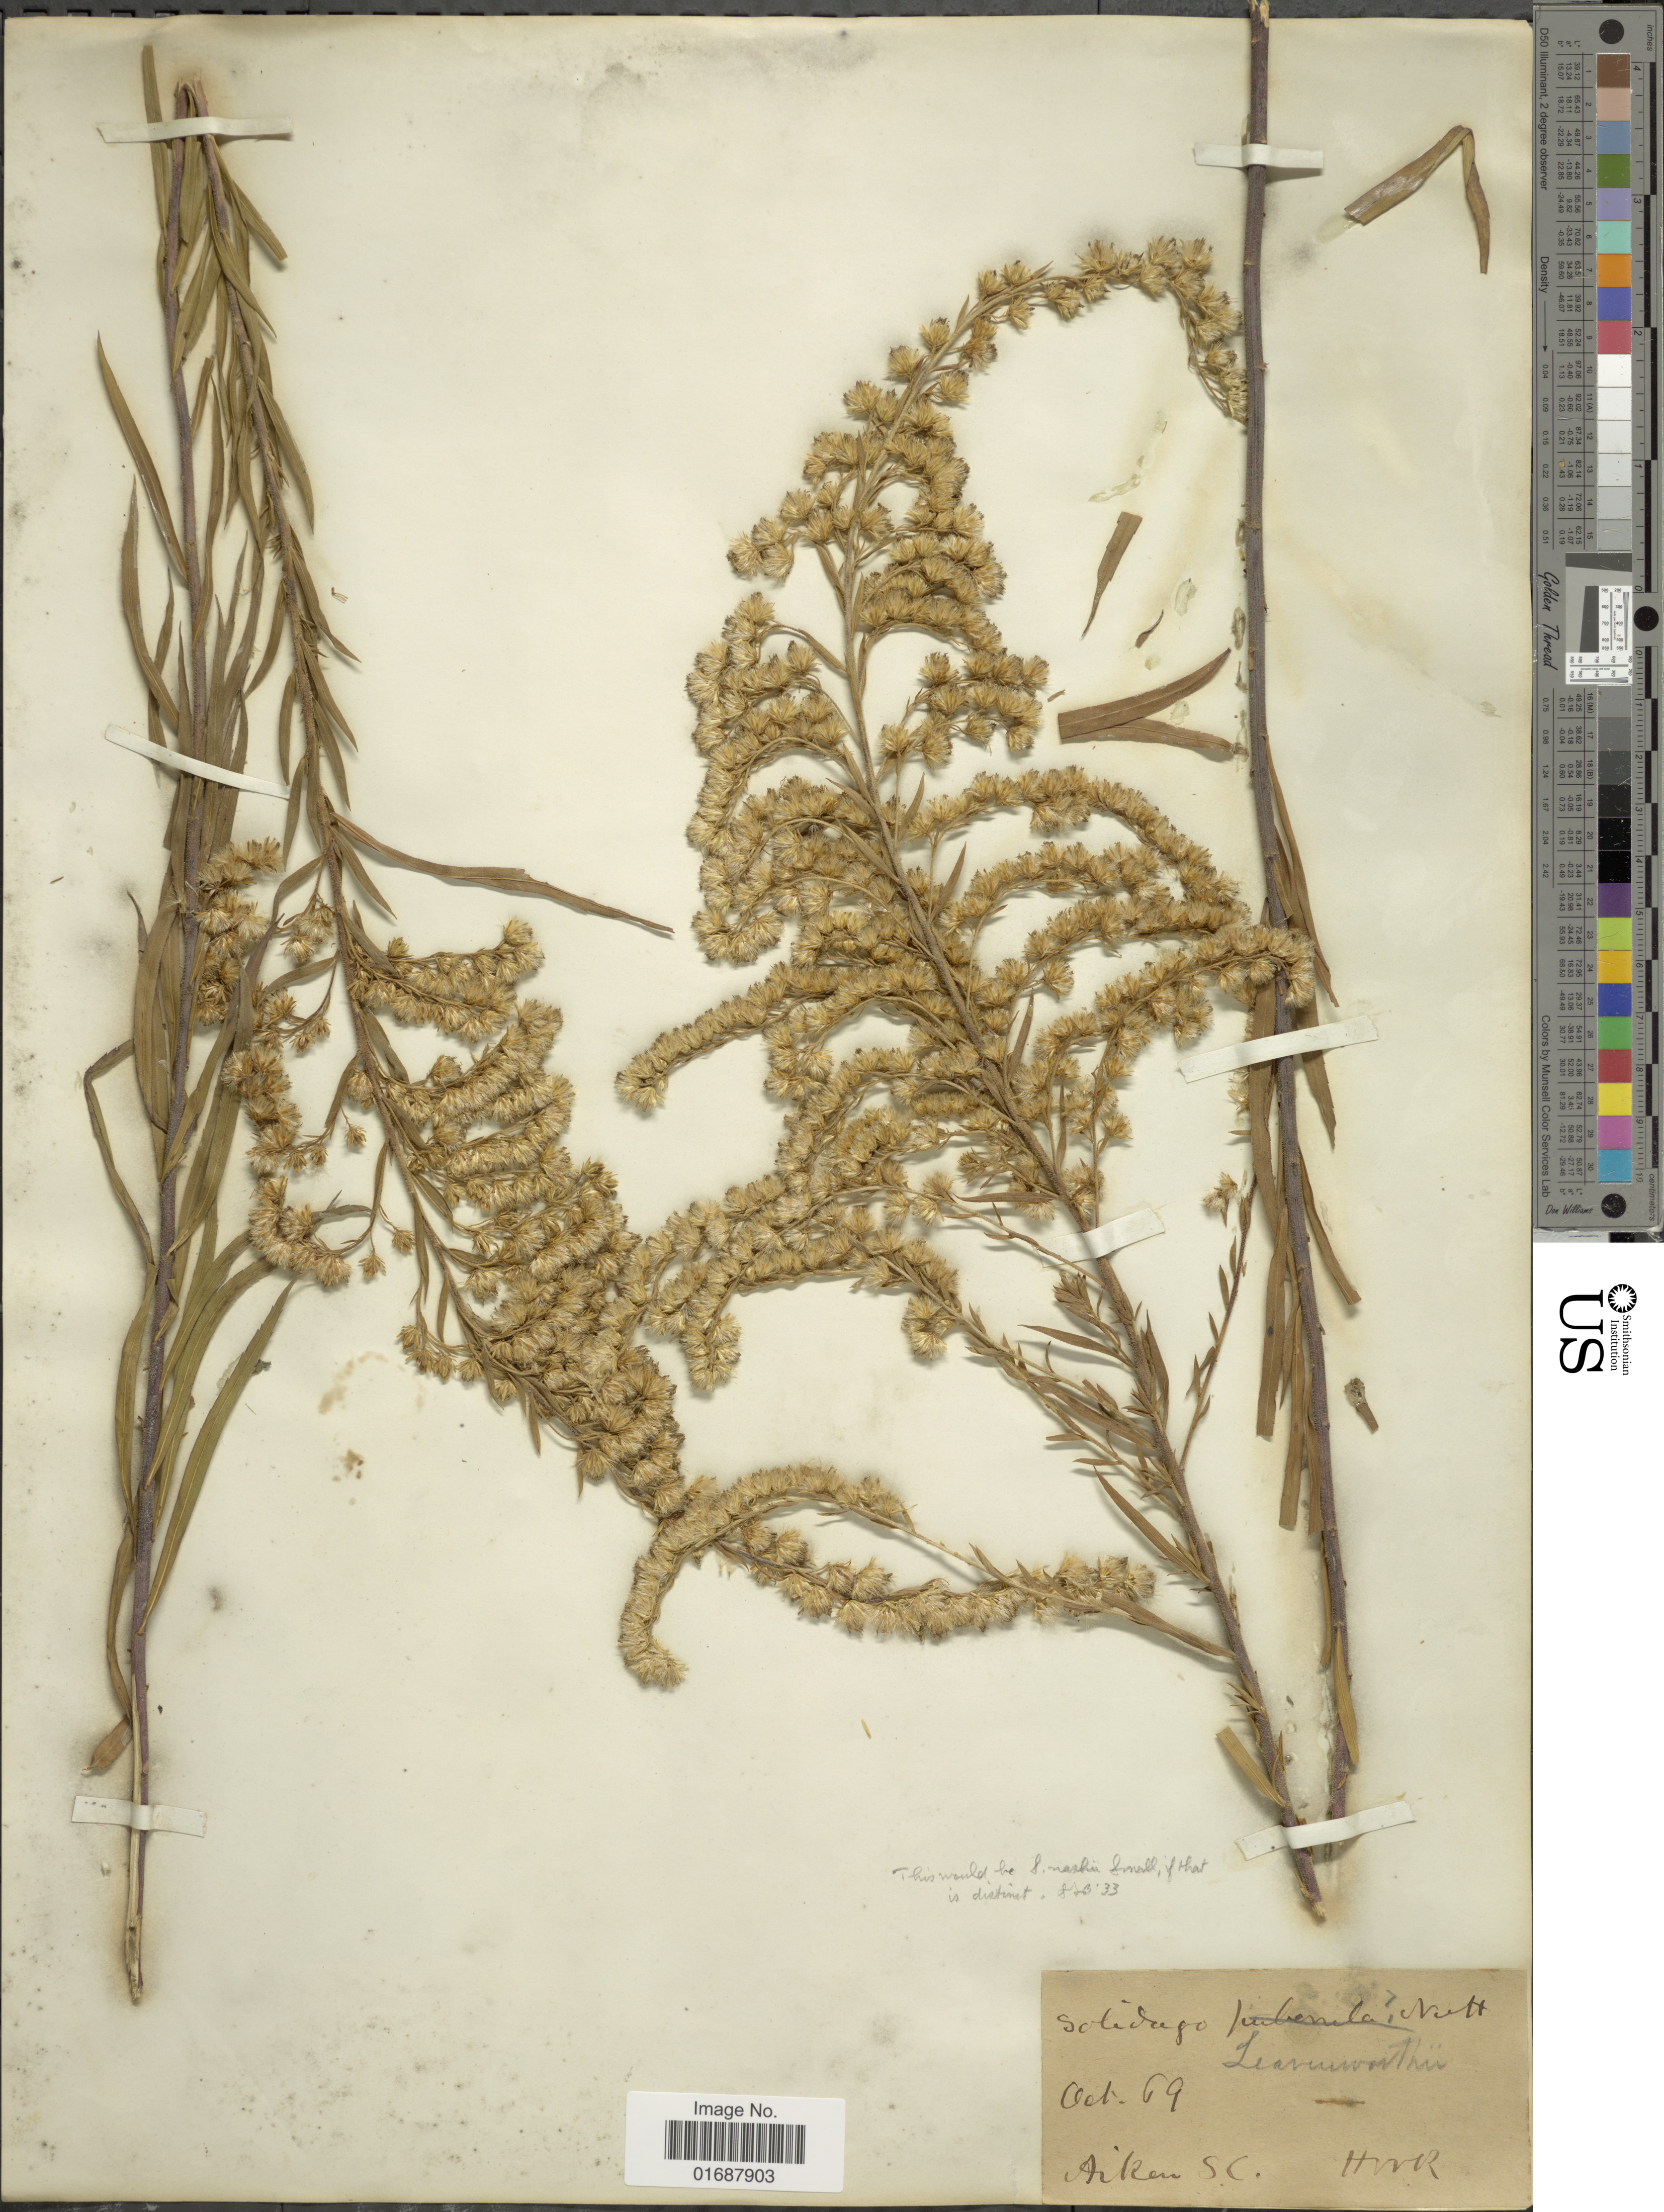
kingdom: Plantae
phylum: Tracheophyta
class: Magnoliopsida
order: Asterales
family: Asteraceae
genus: Solidago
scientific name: Solidago leavenworthii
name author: Torr. & A. Gray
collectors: S. Aiken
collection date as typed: Transcribed d/m/y: /10/69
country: United States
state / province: South Carolina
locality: HWR.